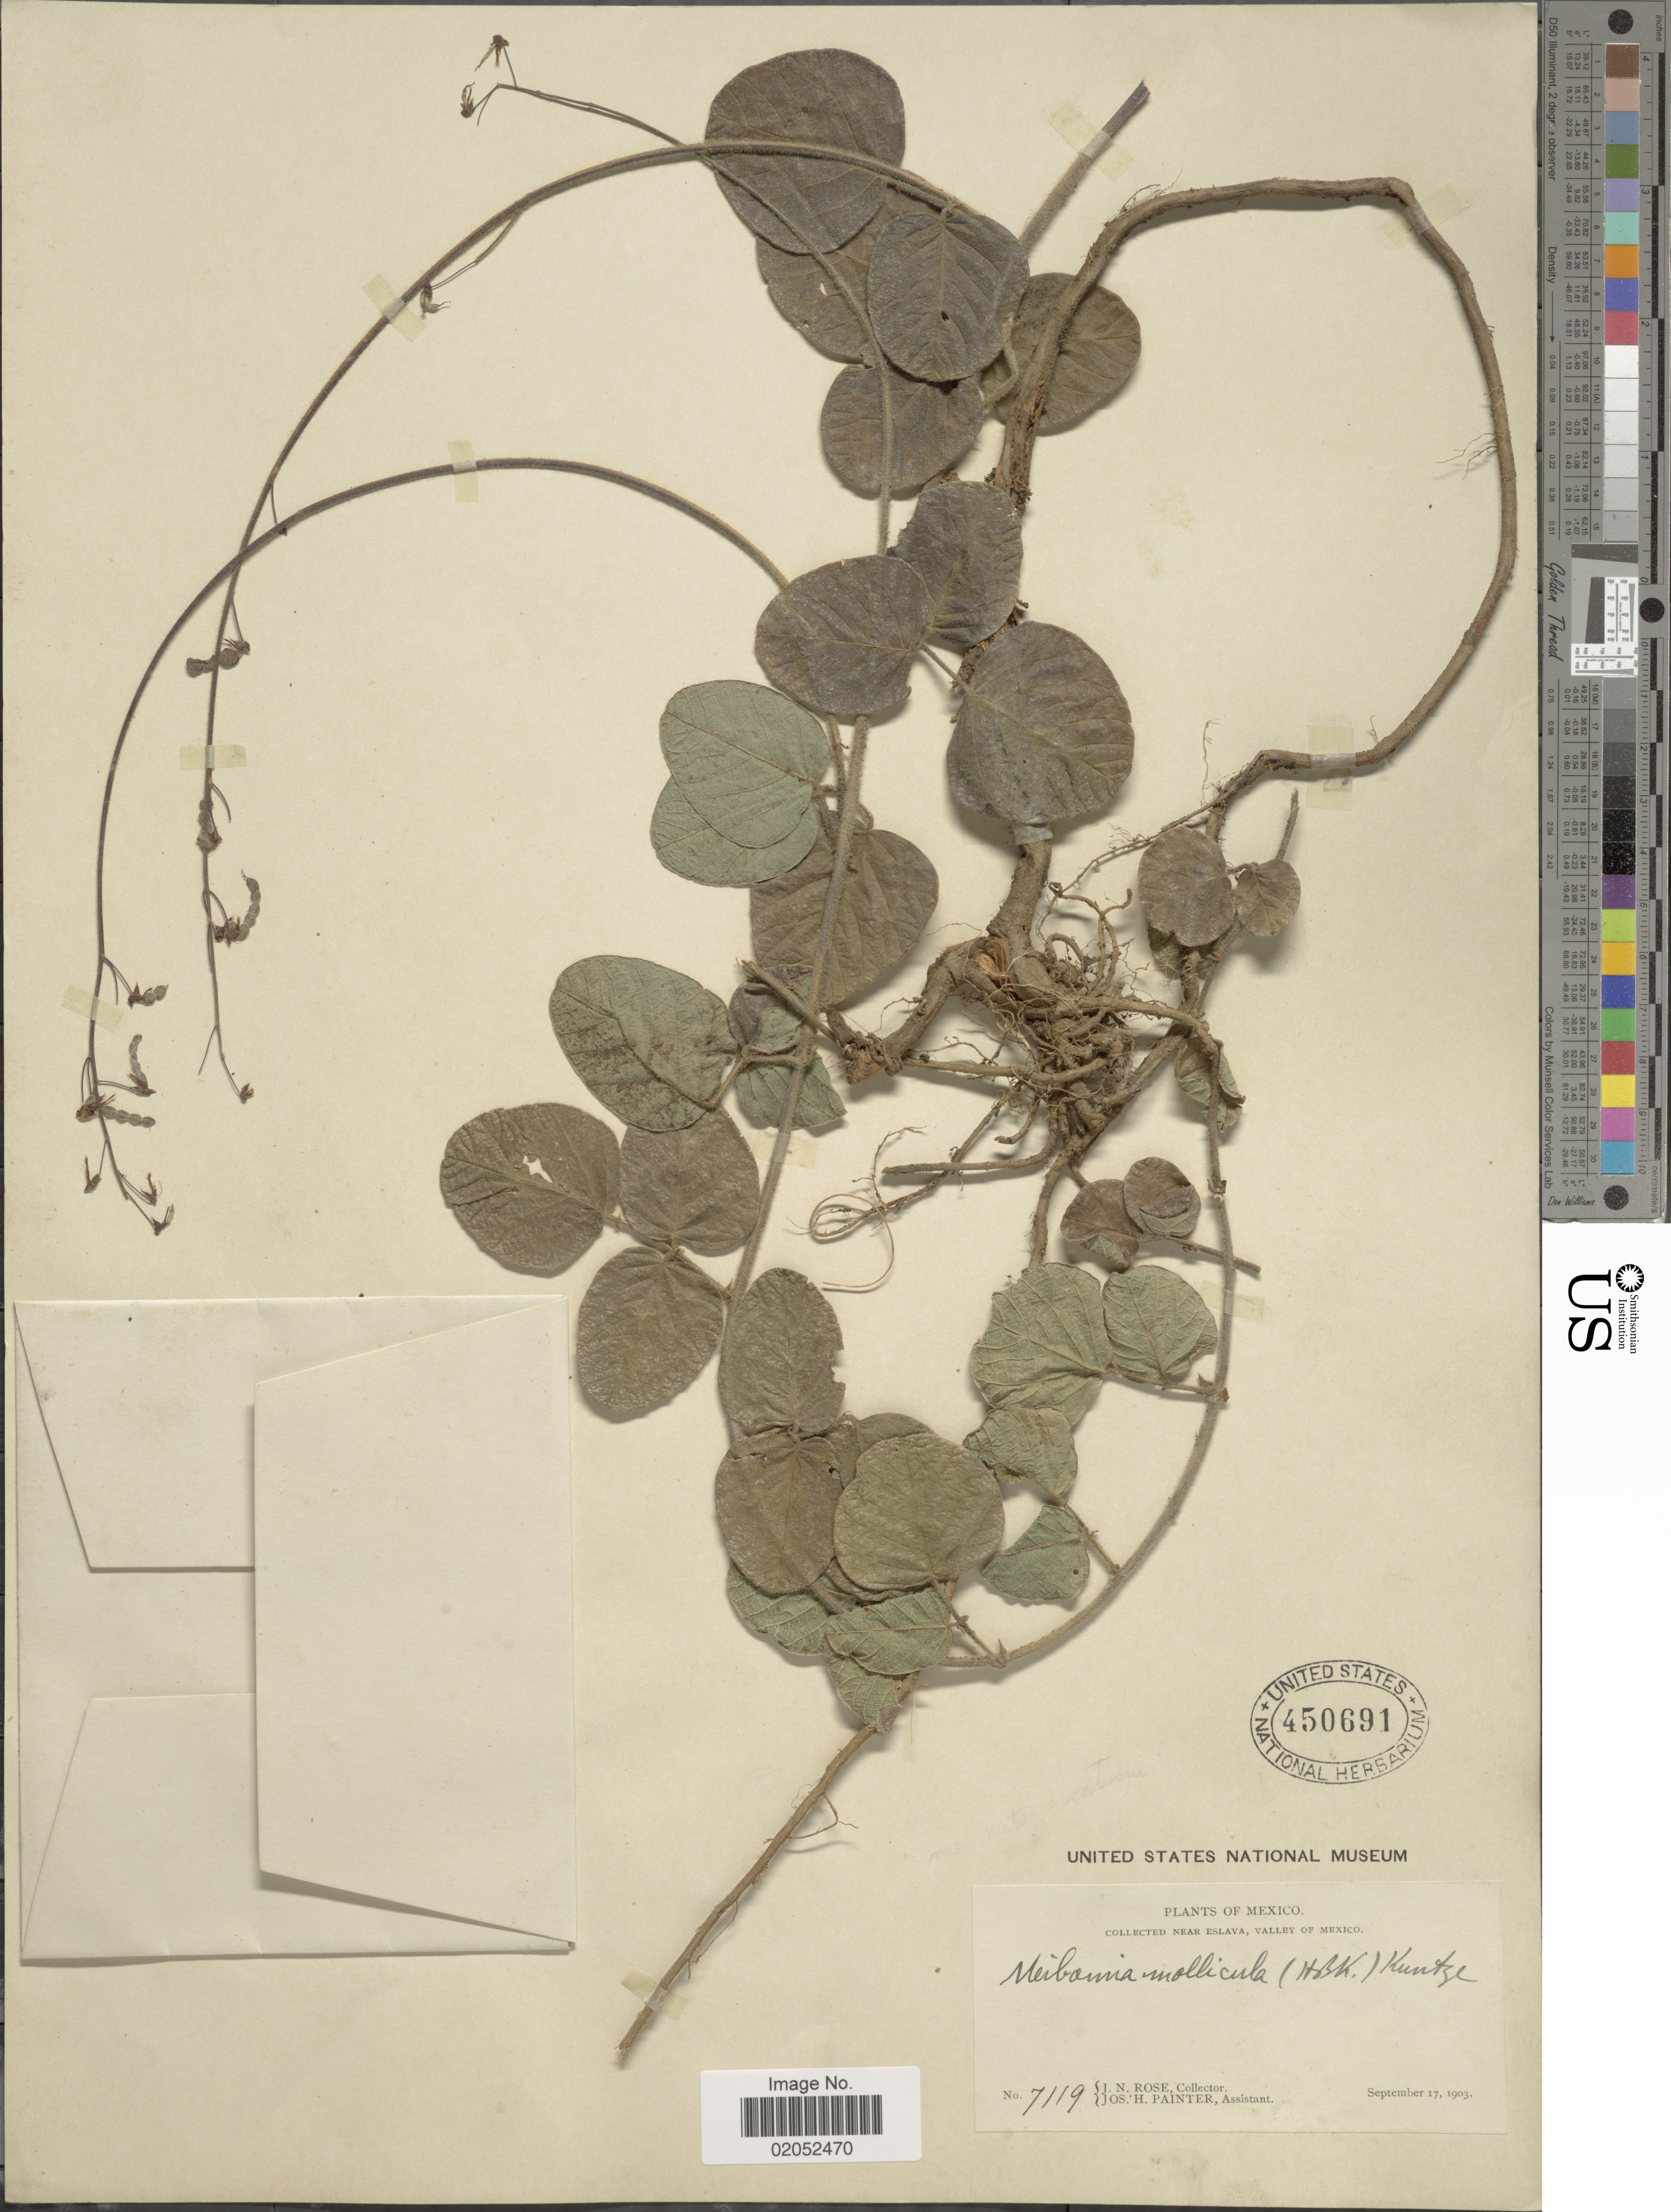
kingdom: Plantae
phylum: Tracheophyta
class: Magnoliopsida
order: Fabales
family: Fabaceae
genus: Desmodium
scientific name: Desmodium molliculum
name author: (Kunth) DC.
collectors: J. N. Rose & J. H. Painter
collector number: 7119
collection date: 1903-09-17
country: Mexico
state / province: México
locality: Near Eslava, valley of Mexico.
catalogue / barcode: US 450691